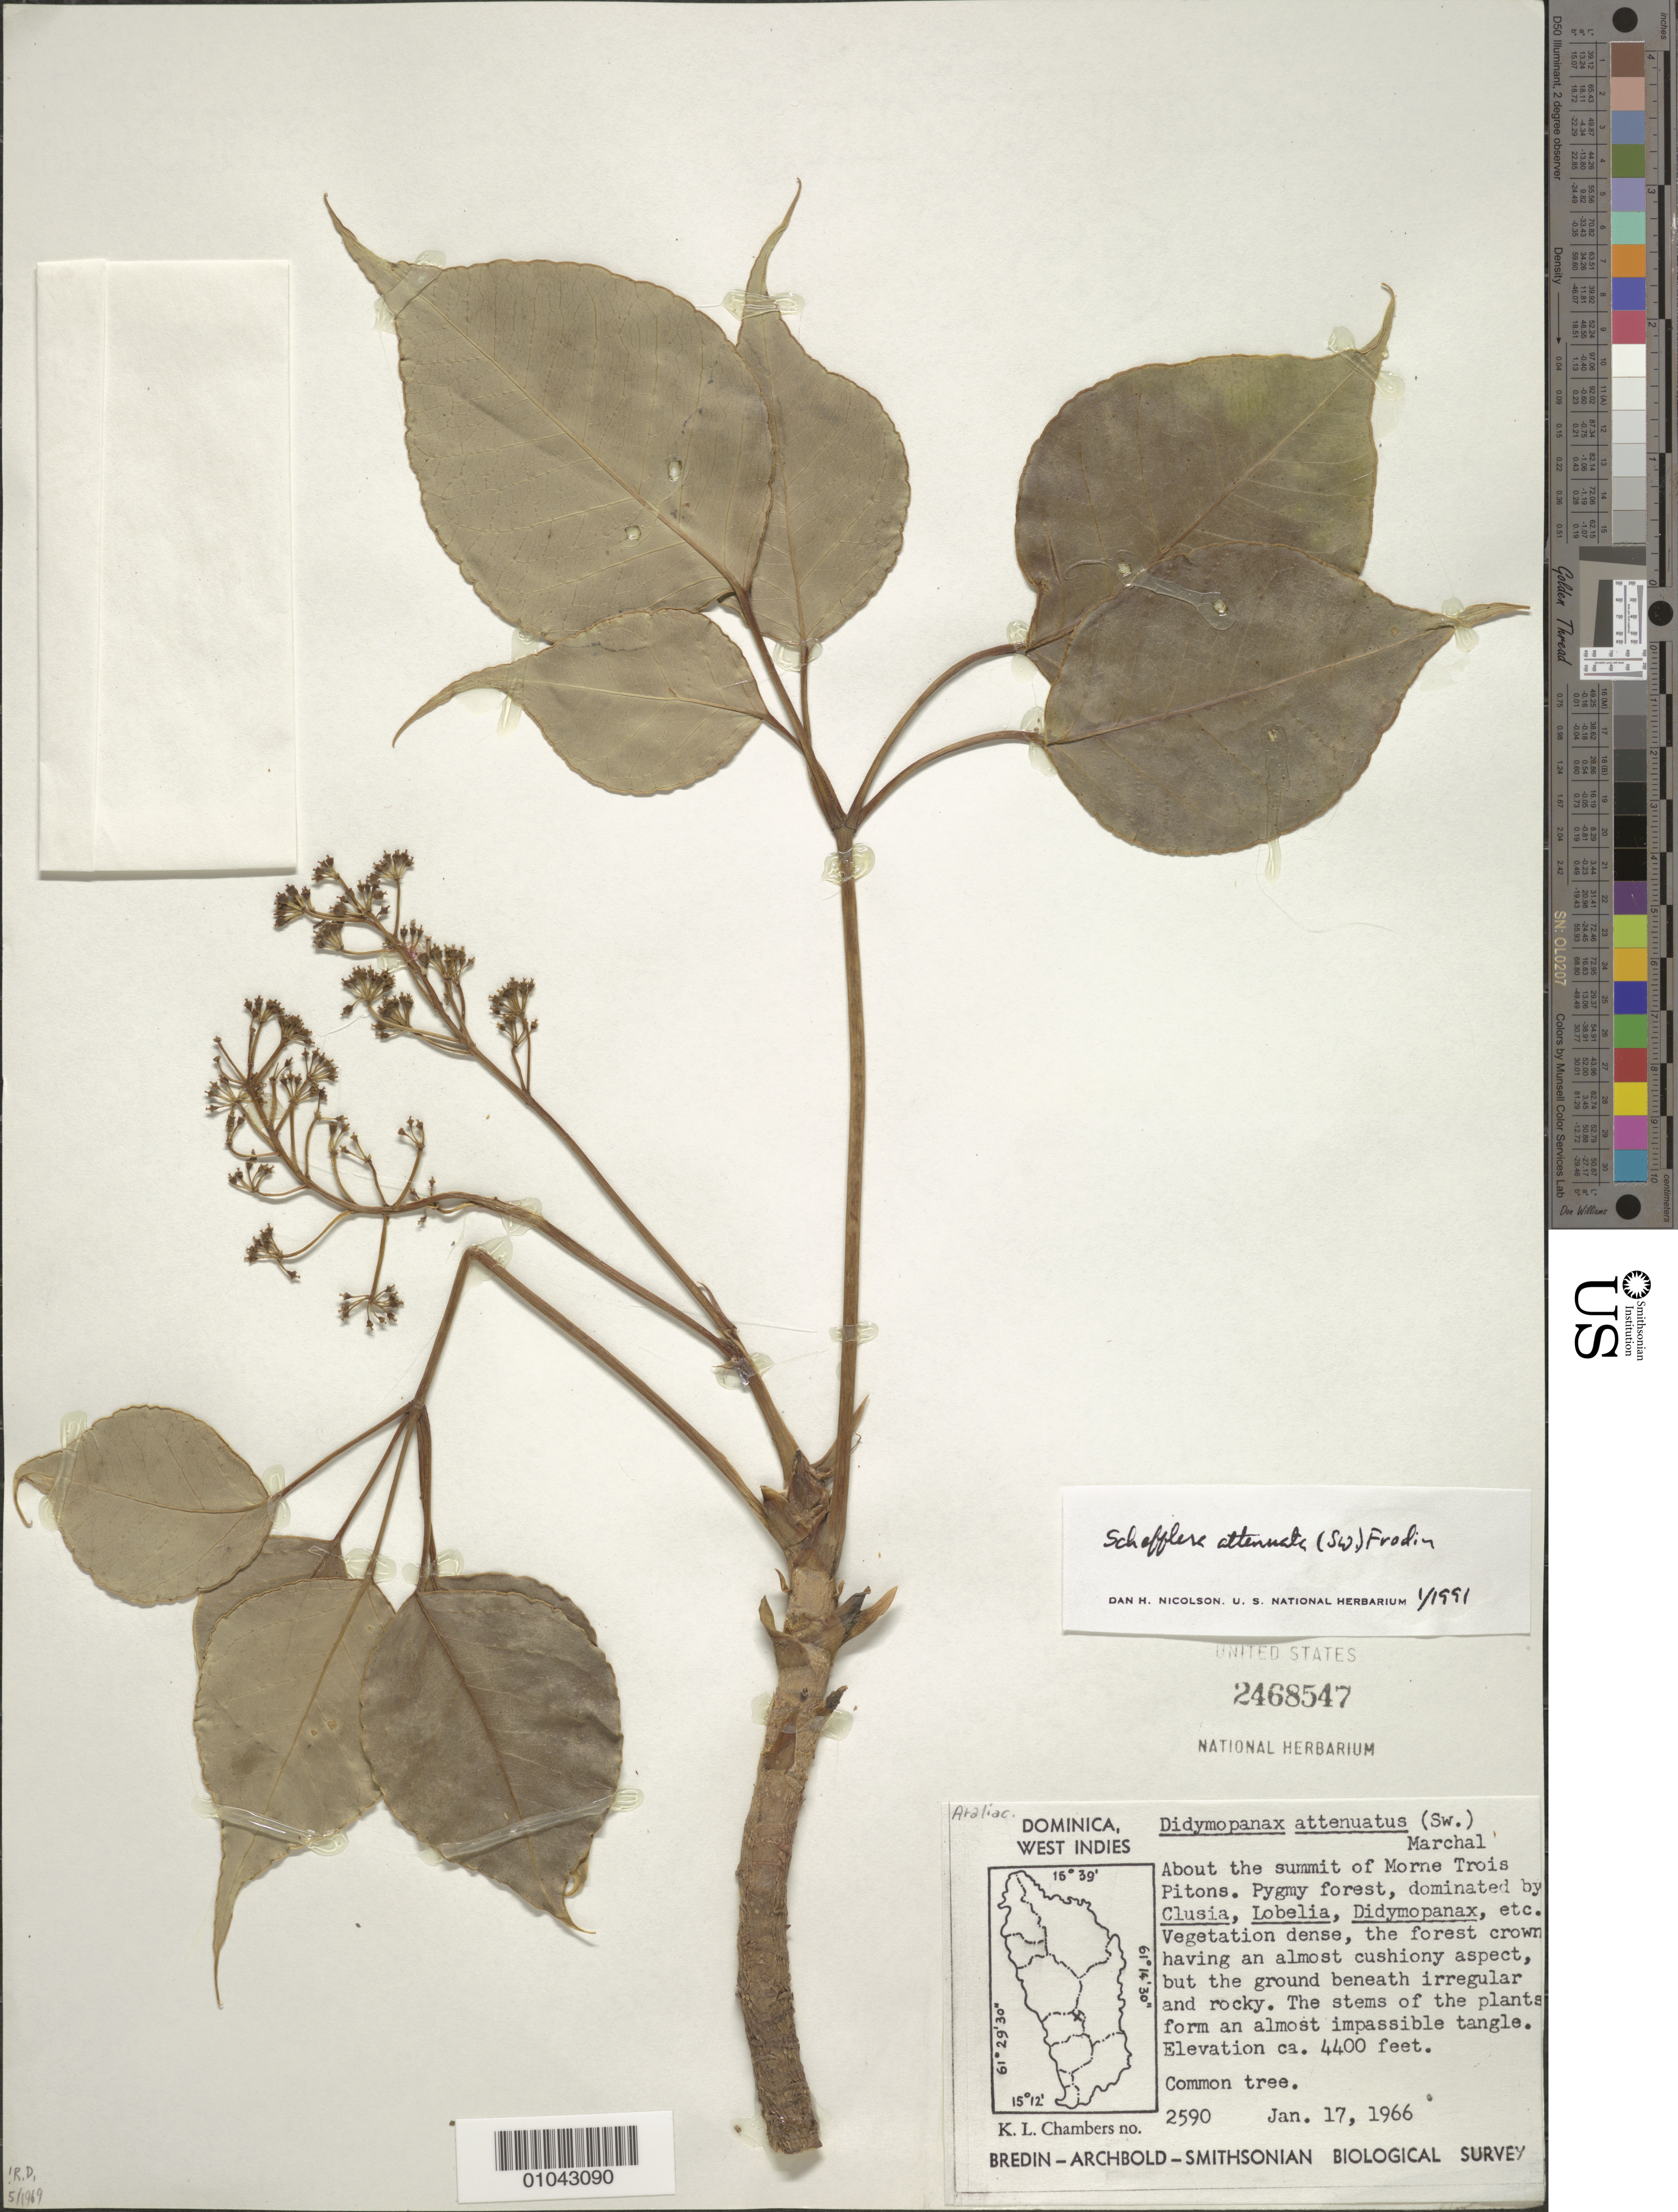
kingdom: Plantae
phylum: Tracheophyta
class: Magnoliopsida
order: Apiales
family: Araliaceae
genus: Schefflera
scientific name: Schefflera attenuata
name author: (Sw.) Frodin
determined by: Nicolson, Dan H.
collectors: K. L. Chambers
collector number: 2590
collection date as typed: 17 Jan 1966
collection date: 1966-01-17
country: Dominica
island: Dominica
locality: Morne Trois Pitons, about the summit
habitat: Pygmy forest, dominated by Clusia, Lobelia, Didymopanax, etc. Vegetation dense, the forest crown having an almost cushiony aspect, but the ground beneath irregular and rocky. The stems of plants form an almost impassible tangle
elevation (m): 1341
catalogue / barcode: US 2468547